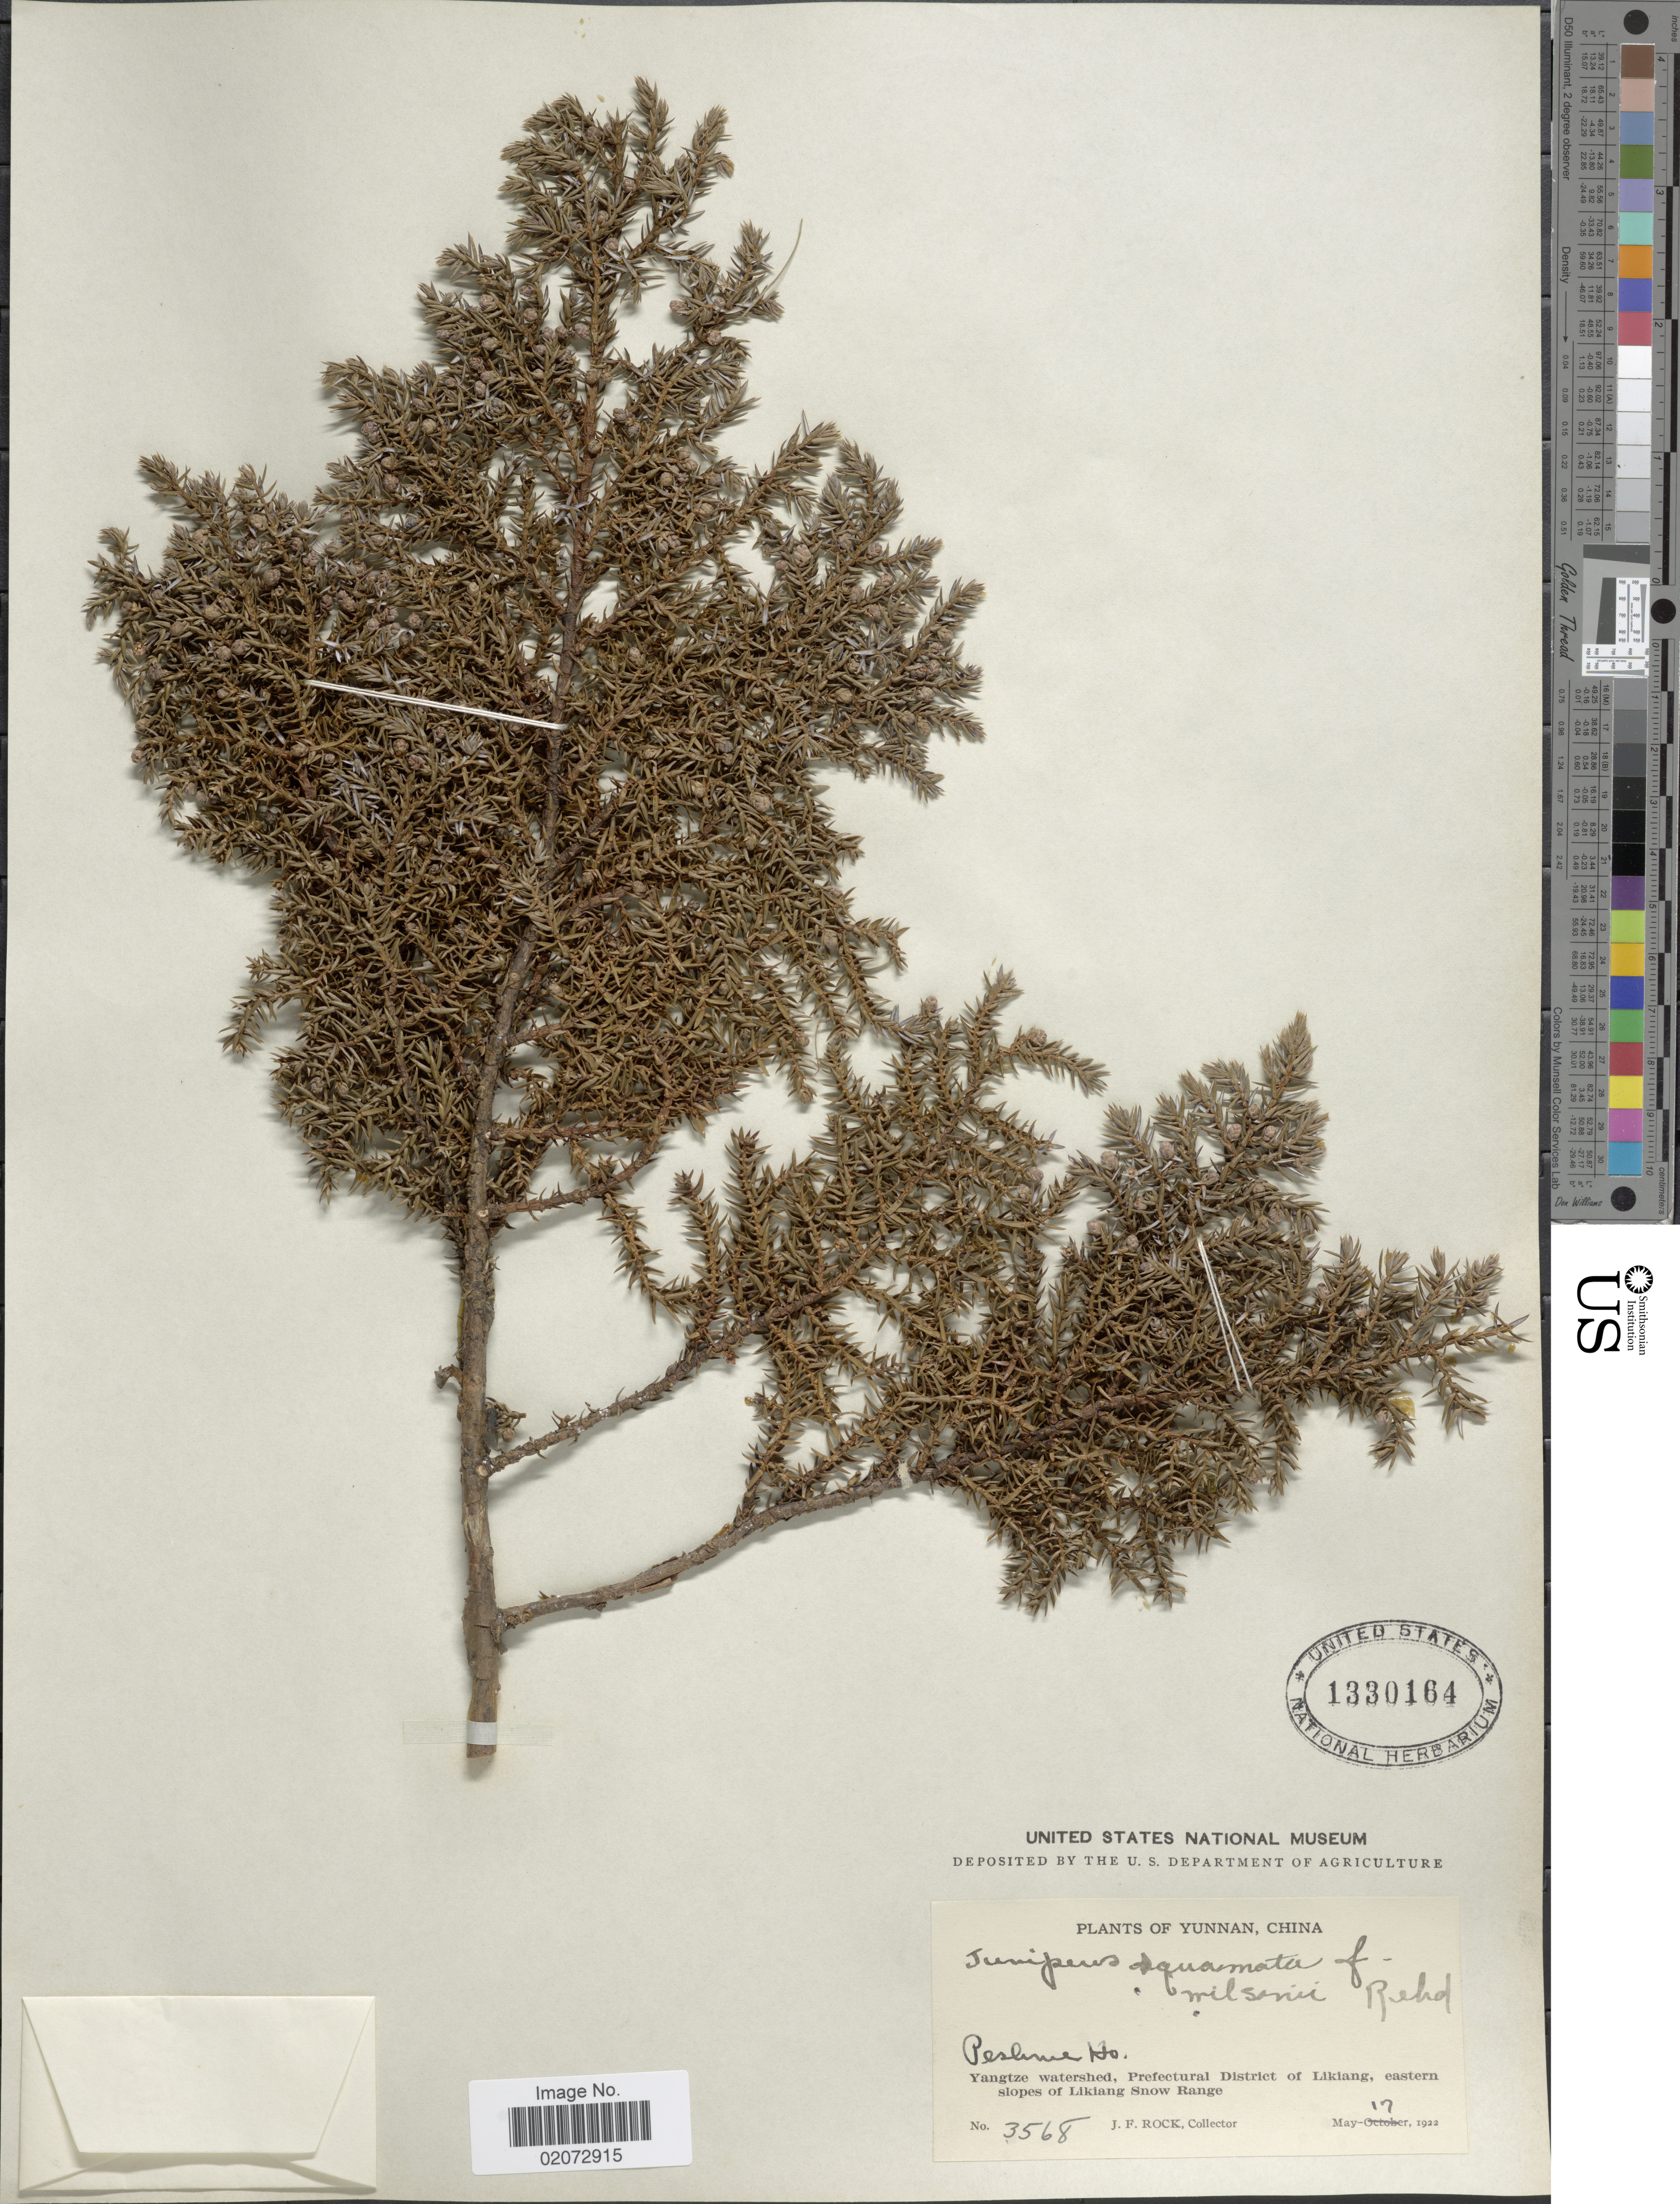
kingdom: Plantae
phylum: Tracheophyta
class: Pinopsida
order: Pinales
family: Cupressaceae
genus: Juniperus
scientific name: Juniperus squamata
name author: Buch.-Ham. ex D. Don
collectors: J. Rock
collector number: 3568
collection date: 1922-05-17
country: China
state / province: Yunnan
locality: Yangtze watershed, Prefectural District of Likiang, eastern slopes of Likiang Snow Range.Pes [illegible text] Ho.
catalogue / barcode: US 1330164